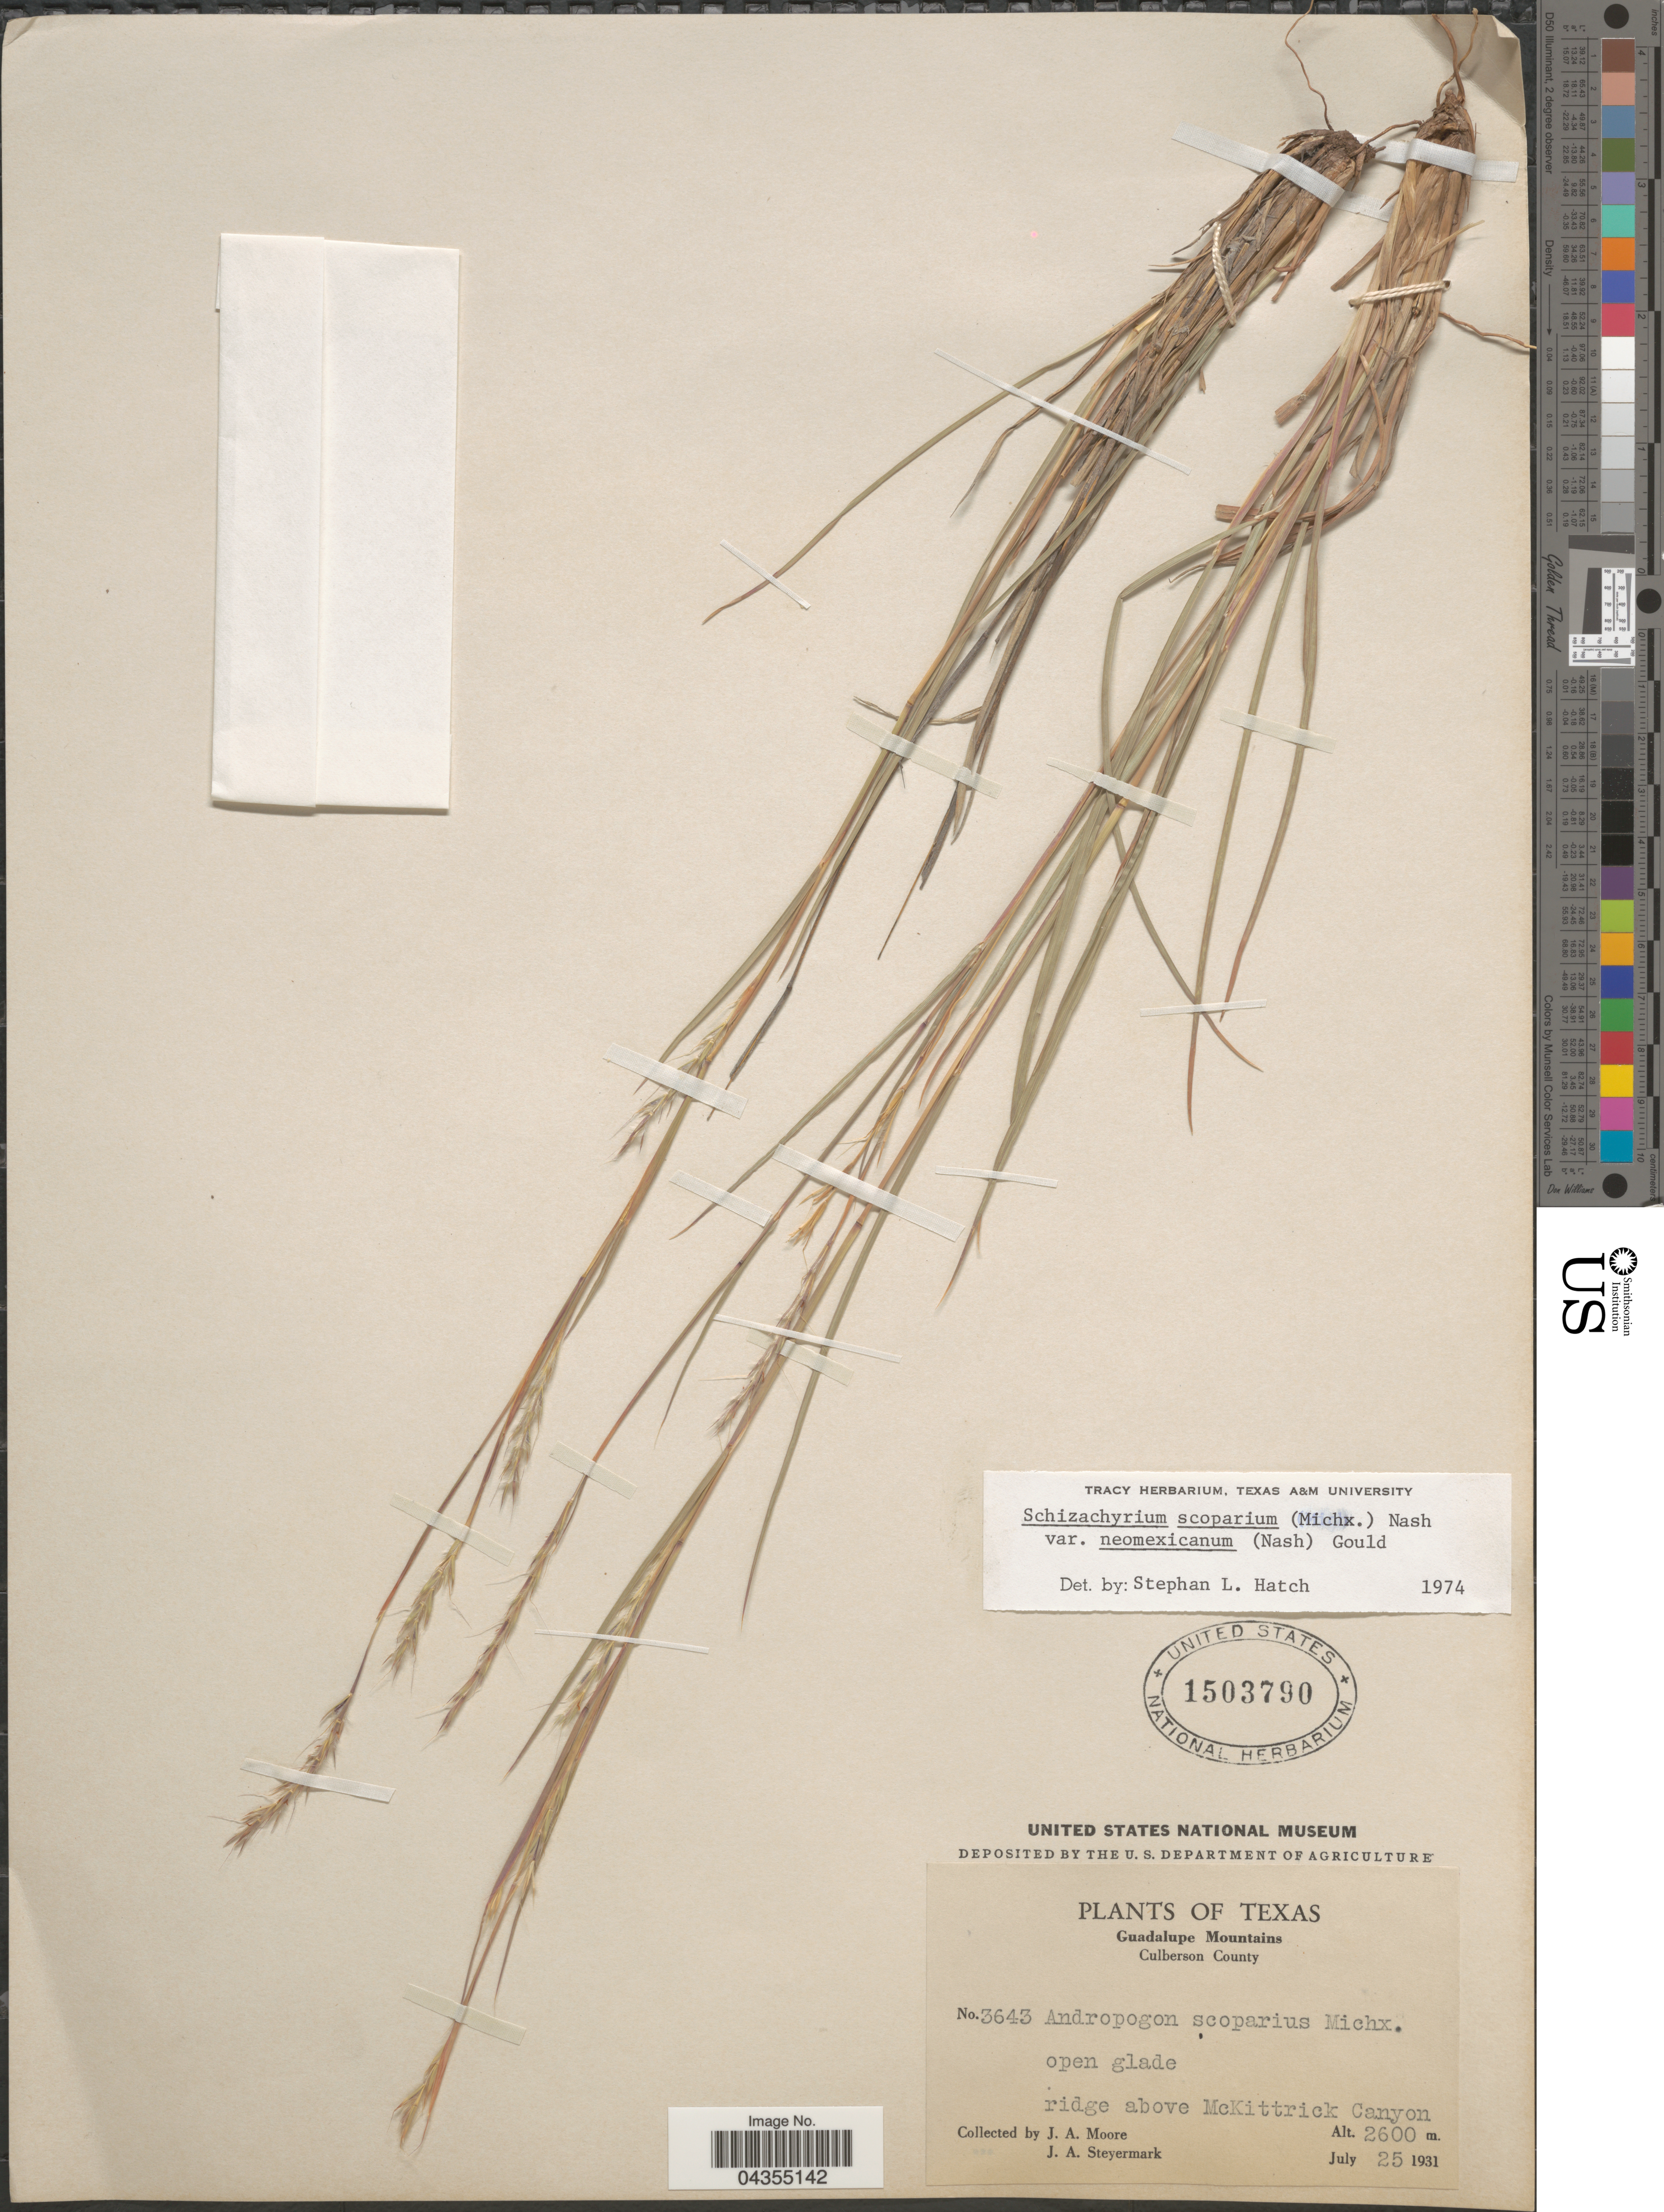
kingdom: Plantae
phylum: Tracheophyta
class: Liliopsida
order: Poales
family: Poaceae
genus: Schizachyrium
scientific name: Schizachyrium scoparium var. neomexicanum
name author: (Nash) Gould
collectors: J. A. Moore & J. Steyermark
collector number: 3643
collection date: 1931-07-25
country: United States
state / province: Texas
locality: Guadalupe Mountains. Culberson County. Ridge above McKittrick Canyon.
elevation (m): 2600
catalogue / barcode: US 1503790